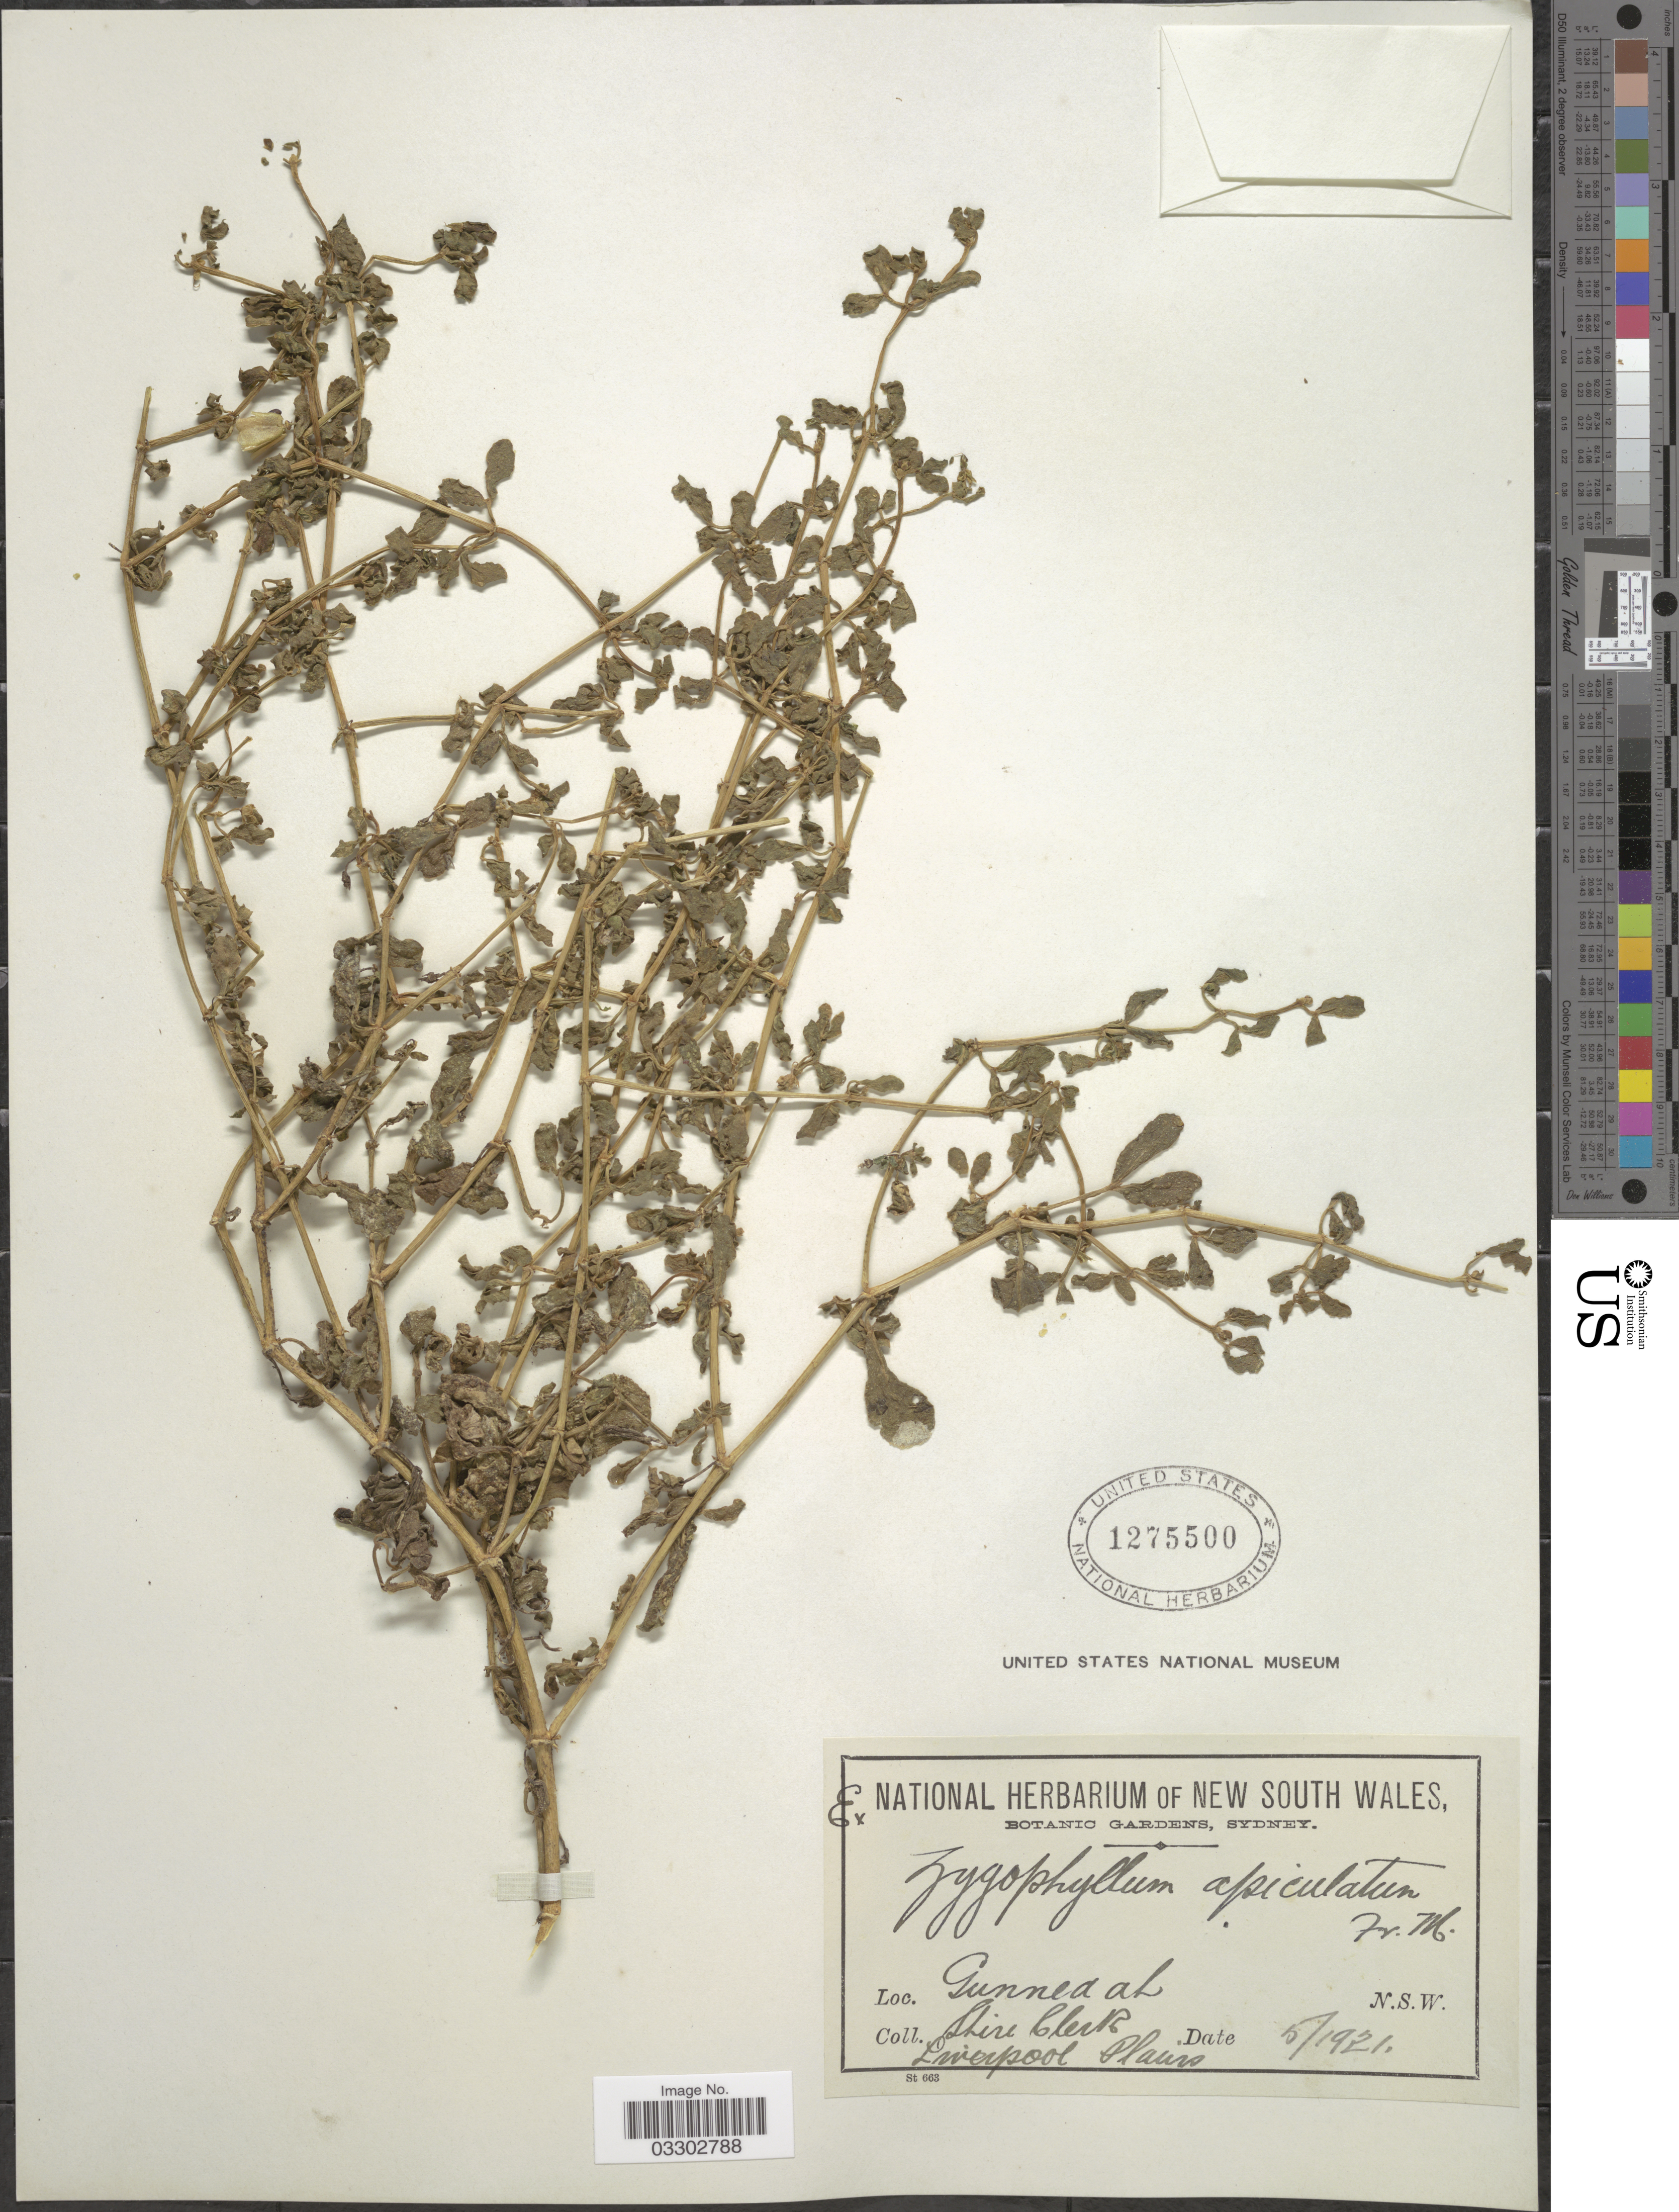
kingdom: Plantae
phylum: Tracheophyta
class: Magnoliopsida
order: Zygophyllales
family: Zygophyllaceae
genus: Roepera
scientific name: Roepera apiculata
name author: (F. Muell.) Beier & Thulin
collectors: National Herbarium of New South Wales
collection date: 1921-05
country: Australia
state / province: New South Wales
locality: Gunnea at Shire Clerk Liverpool Plains.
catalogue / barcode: US 1275500